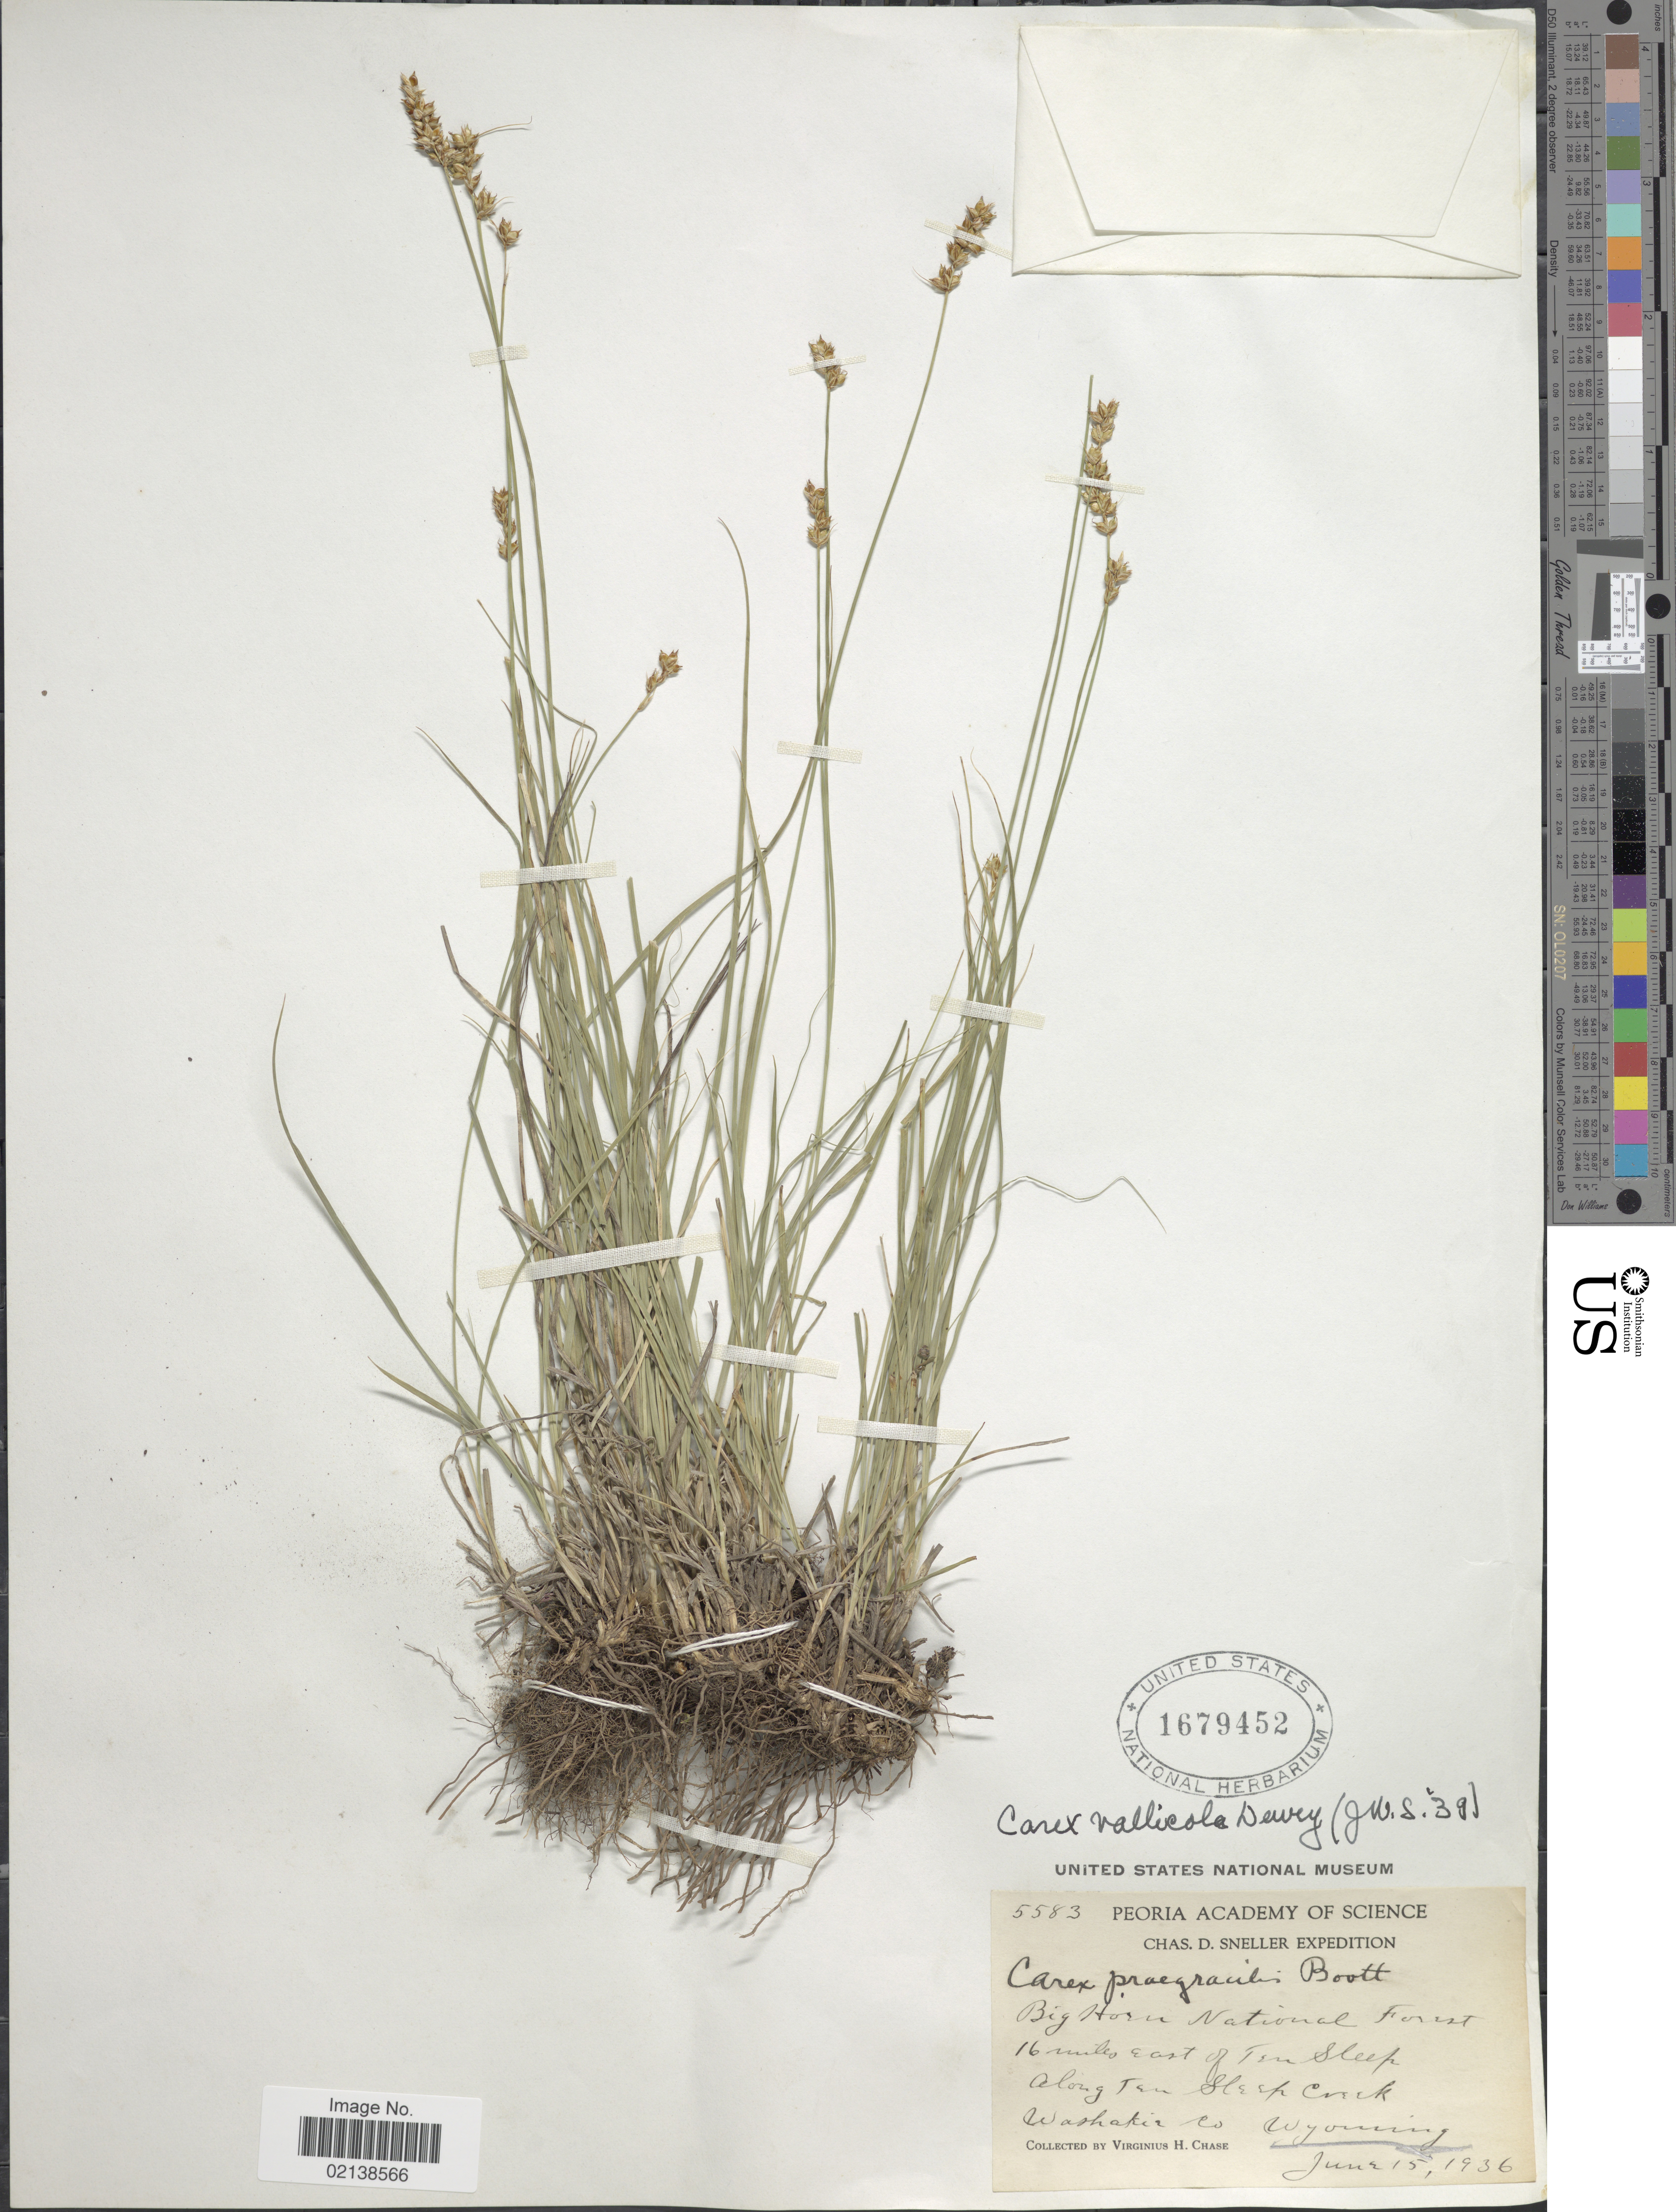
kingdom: Plantae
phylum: Tracheophyta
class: Liliopsida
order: Poales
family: Cyperaceae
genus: Carex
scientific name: Carex vallicola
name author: Dewey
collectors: V. H. Chase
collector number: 5583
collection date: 1936-06-15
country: United States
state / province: Wyoming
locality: Big Horn National Forest 16 miles east of Ten Sleep along Ten Sleep Creek, Washakia Co., Wyoming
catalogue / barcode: US 1679452